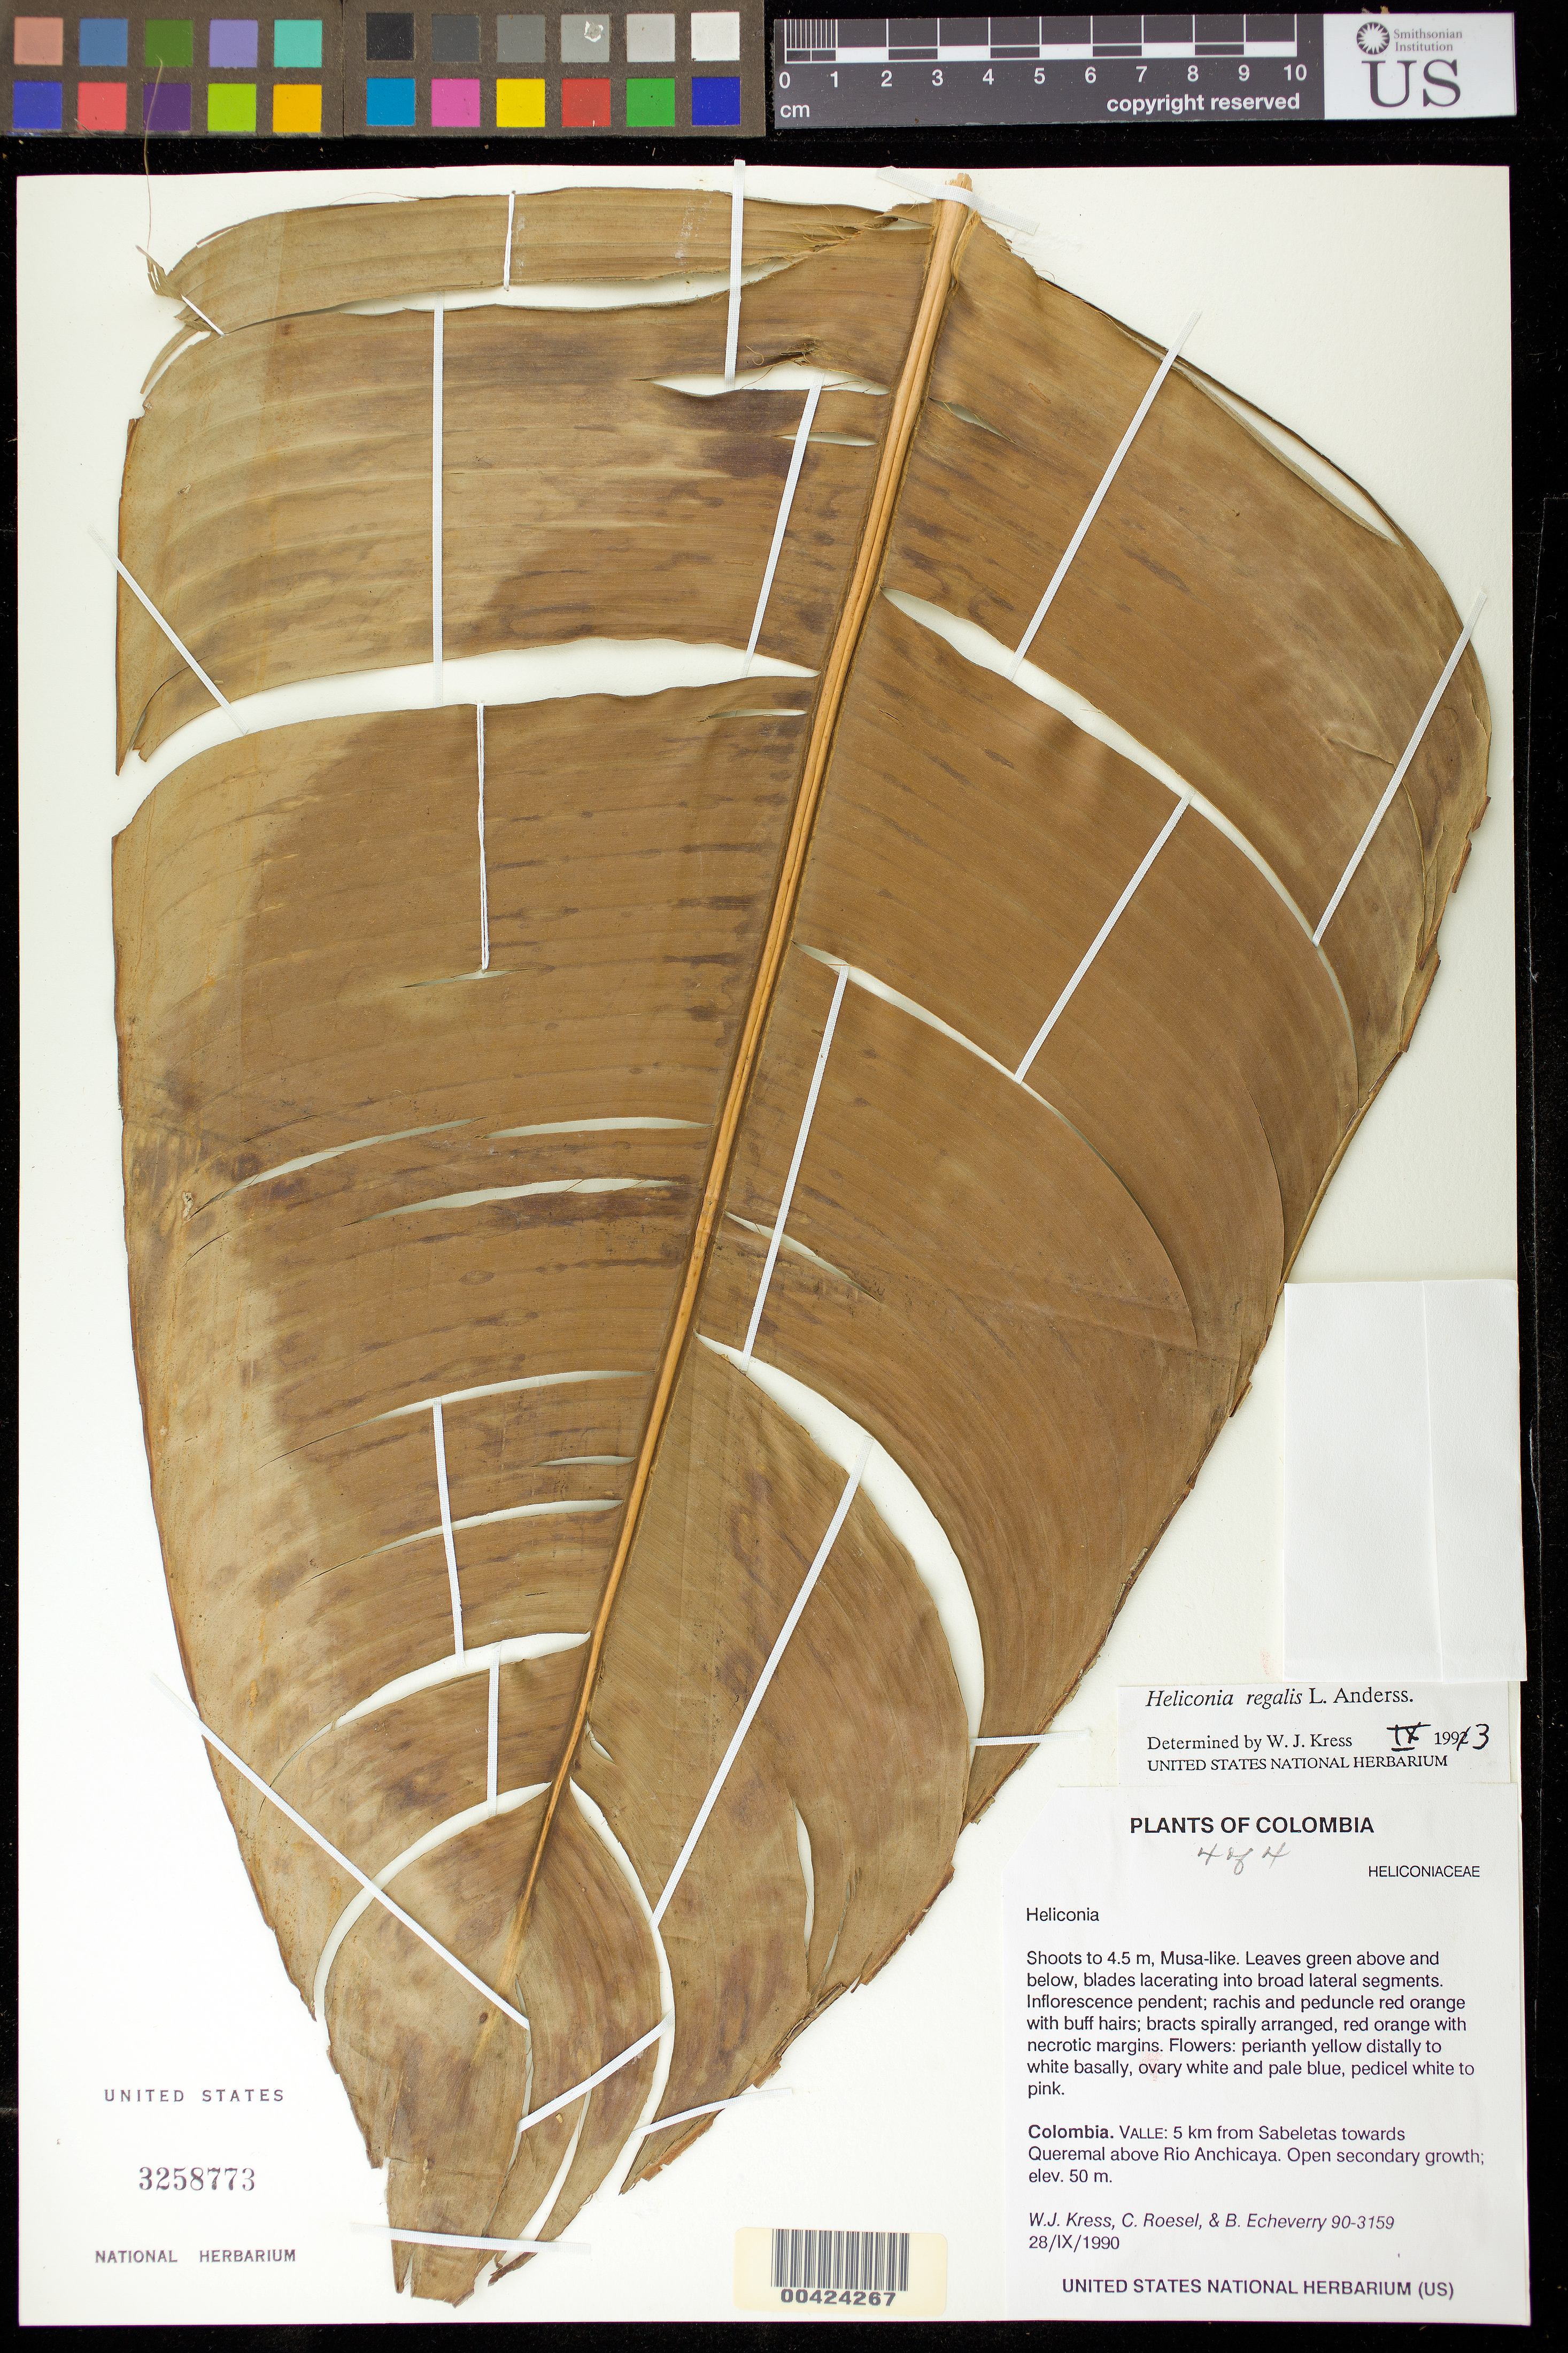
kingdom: Plantae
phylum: Tracheophyta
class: Liliopsida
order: Zingiberales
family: Heliconiaceae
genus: Heliconia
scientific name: Heliconia regalis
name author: L. Andersson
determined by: Kress, W. J., (US), Smithsonian Institution - National Museum of Natural History (UNITED STATES)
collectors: W. J. Kress, C. S. Roesel & B. Echeverry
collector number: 90-3159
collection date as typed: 28 Sep 1990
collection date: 1990-09-28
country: Colombia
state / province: Valle del Cauca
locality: Sabeletas, 5 km from; towards Queremal above Rio Anchicaya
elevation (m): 50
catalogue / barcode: US 3258773